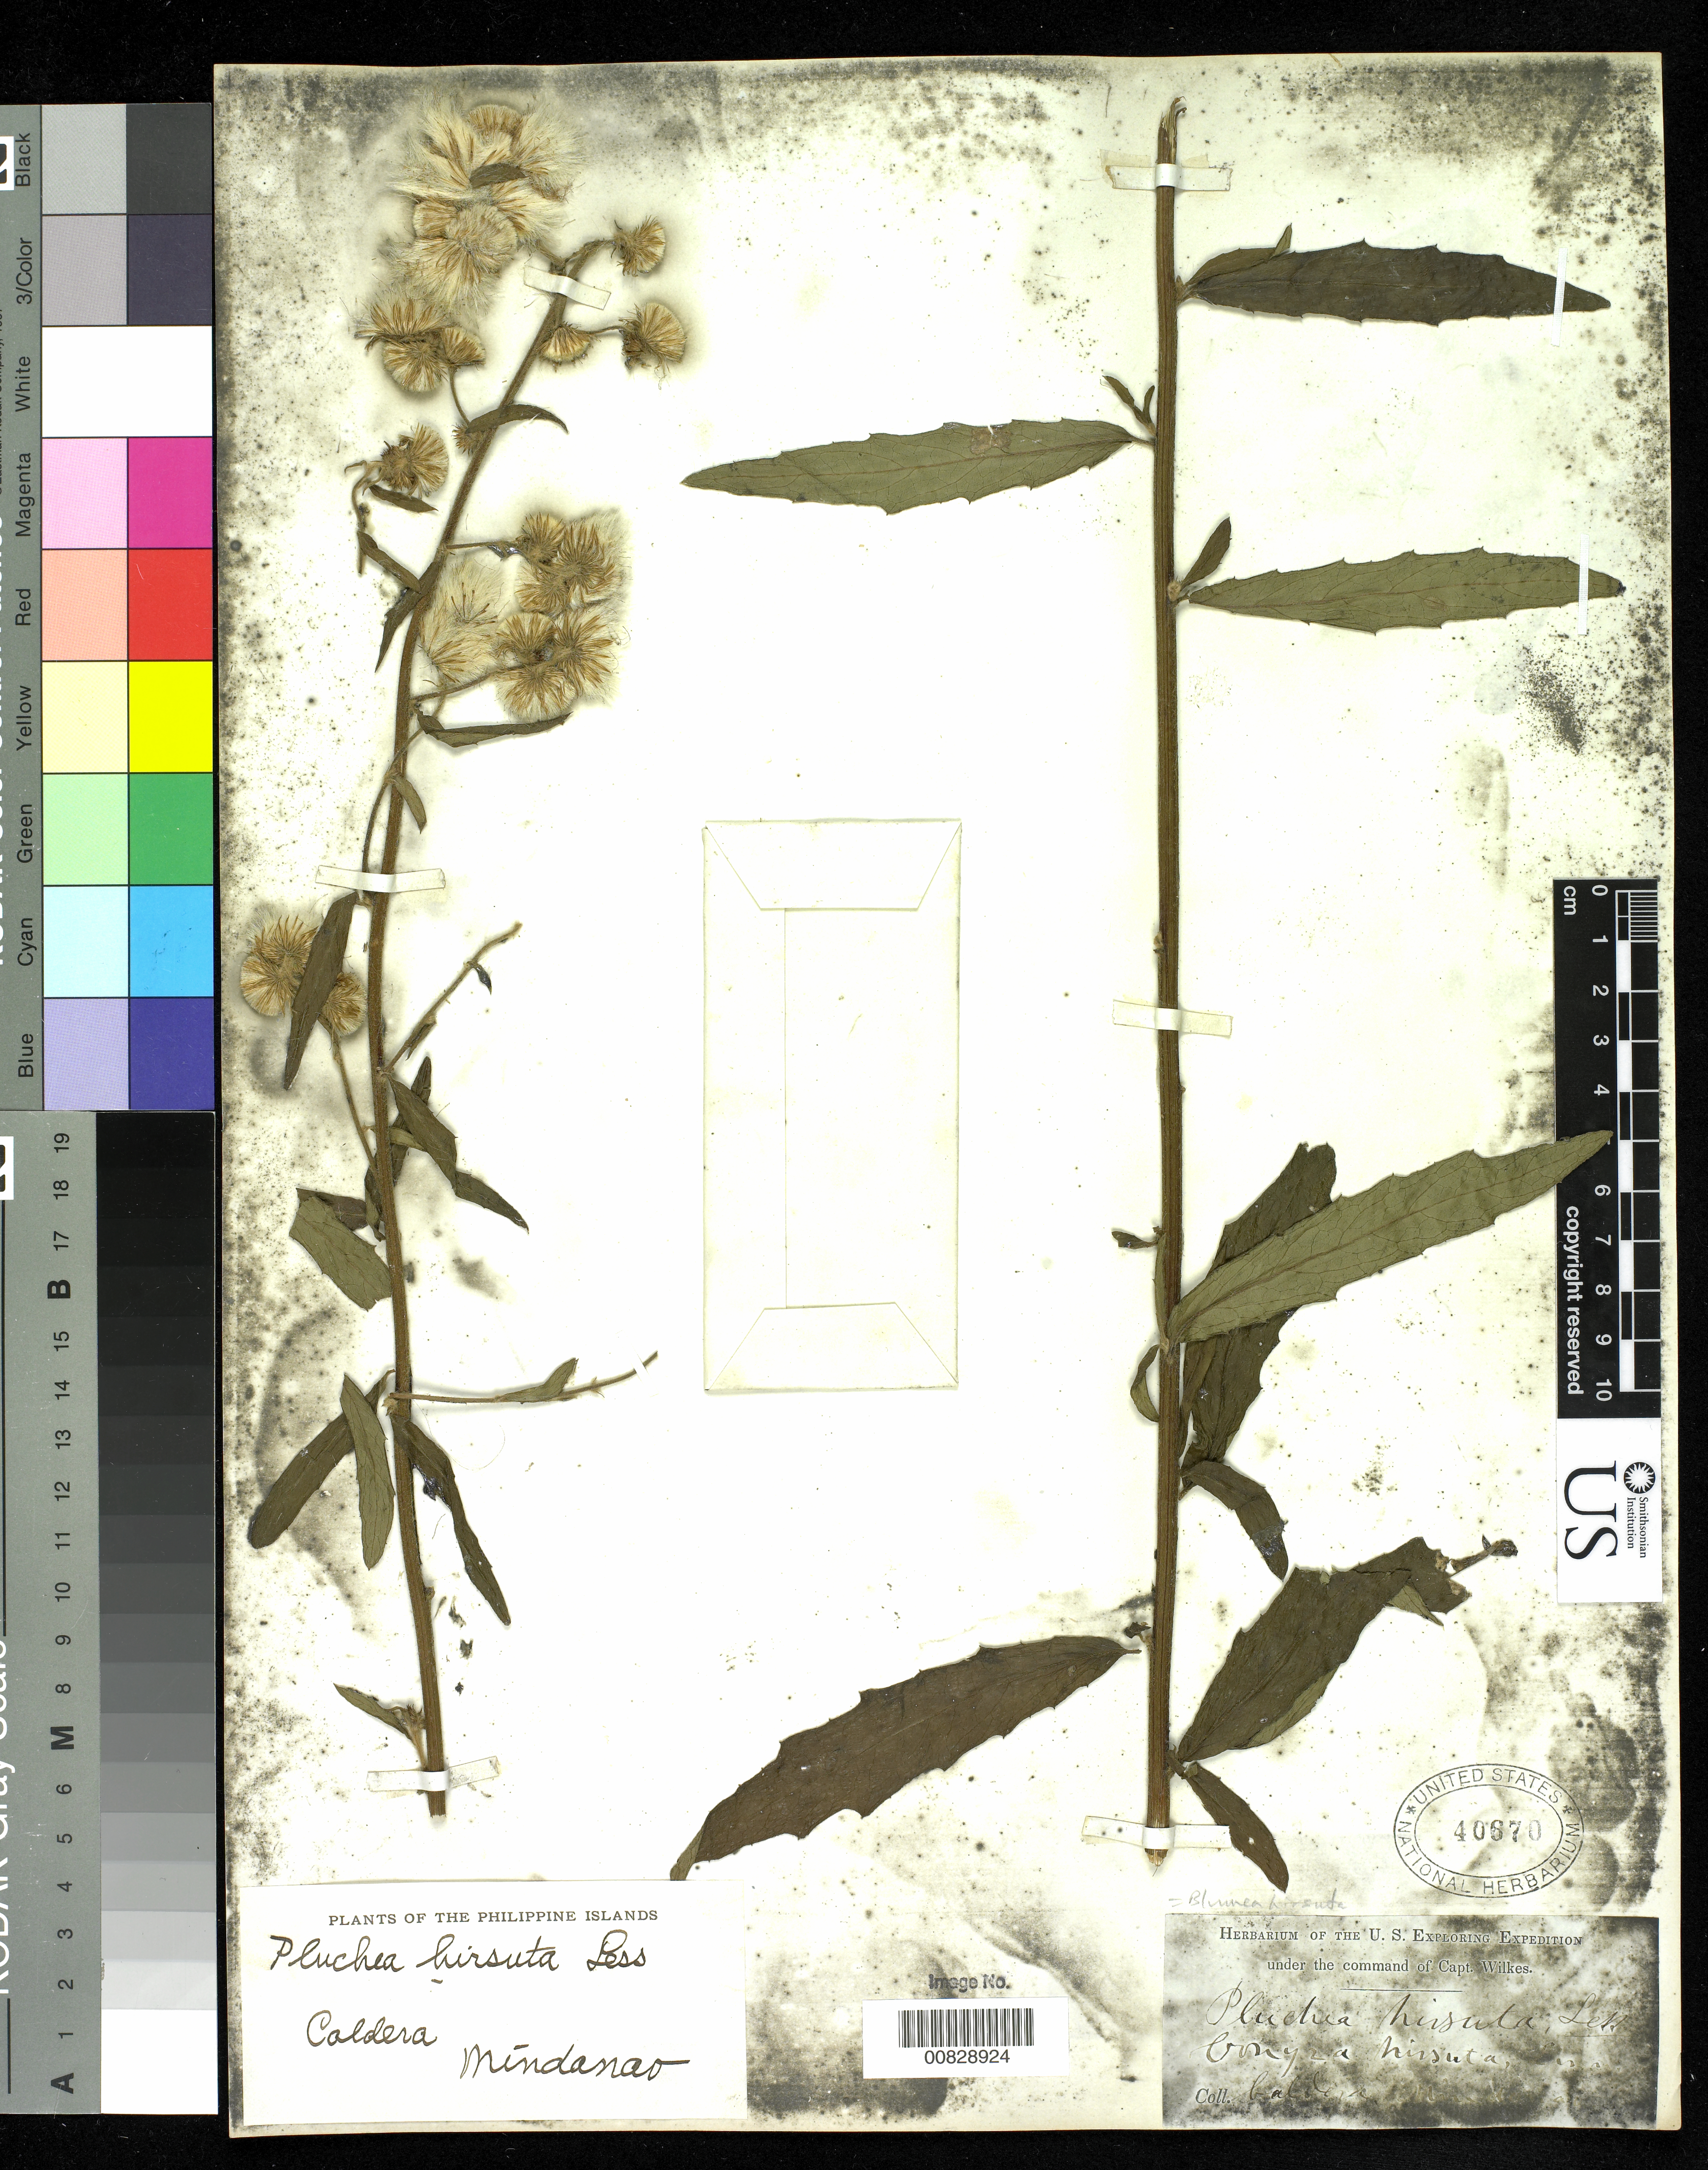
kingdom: Plantae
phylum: Tracheophyta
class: Magnoliopsida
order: Asterales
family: Asteraceae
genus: Blumea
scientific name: Blumea hirsuta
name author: (Less.) M.R. Almeida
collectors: Wilkes Explor. Exped.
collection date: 1838/1842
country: Philippines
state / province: Zamboanga Peninsula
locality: Caldera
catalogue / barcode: US 40670